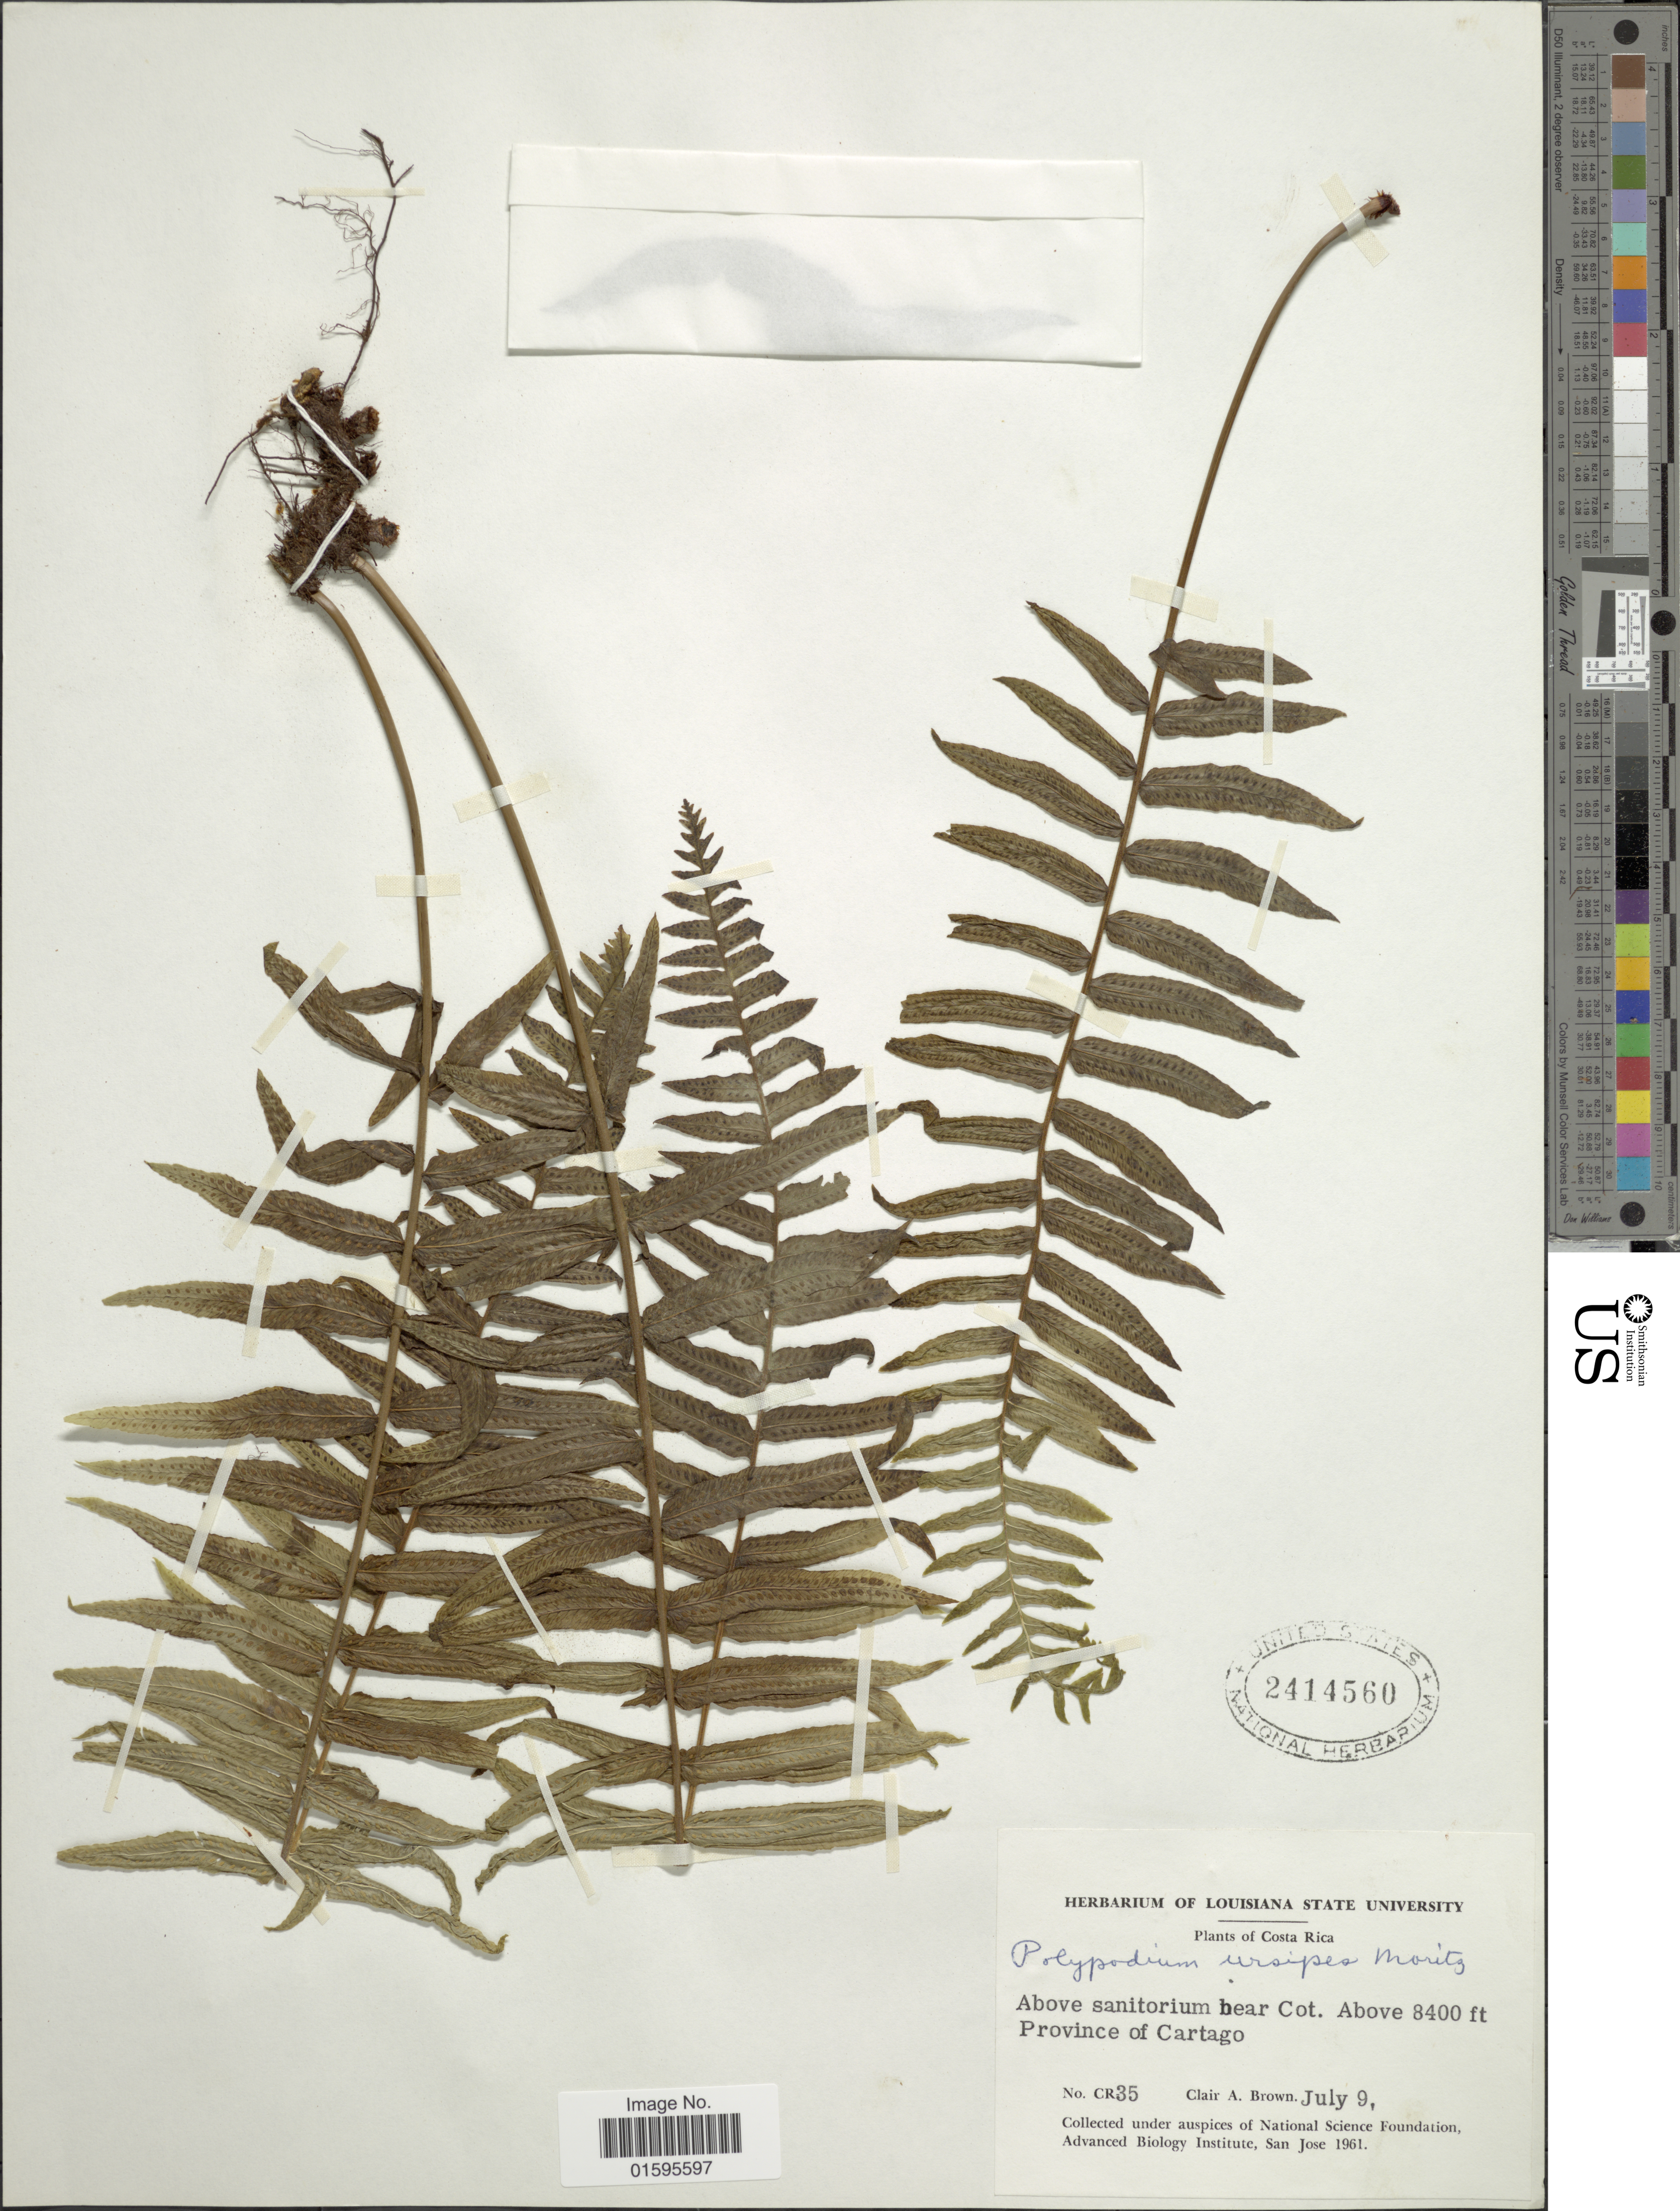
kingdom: Plantae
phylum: Tracheophyta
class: Polypodiopsida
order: Polypodiales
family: Polypodiaceae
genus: Polypodium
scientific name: Polypodium ursipes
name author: Moritz ex C. Chr.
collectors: C. A. Brown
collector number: CR35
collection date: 1961-07-09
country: Costa Rica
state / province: Cartago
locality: Above sanitorium bear Cot., Province of Cartago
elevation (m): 2560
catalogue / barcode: US 2414560